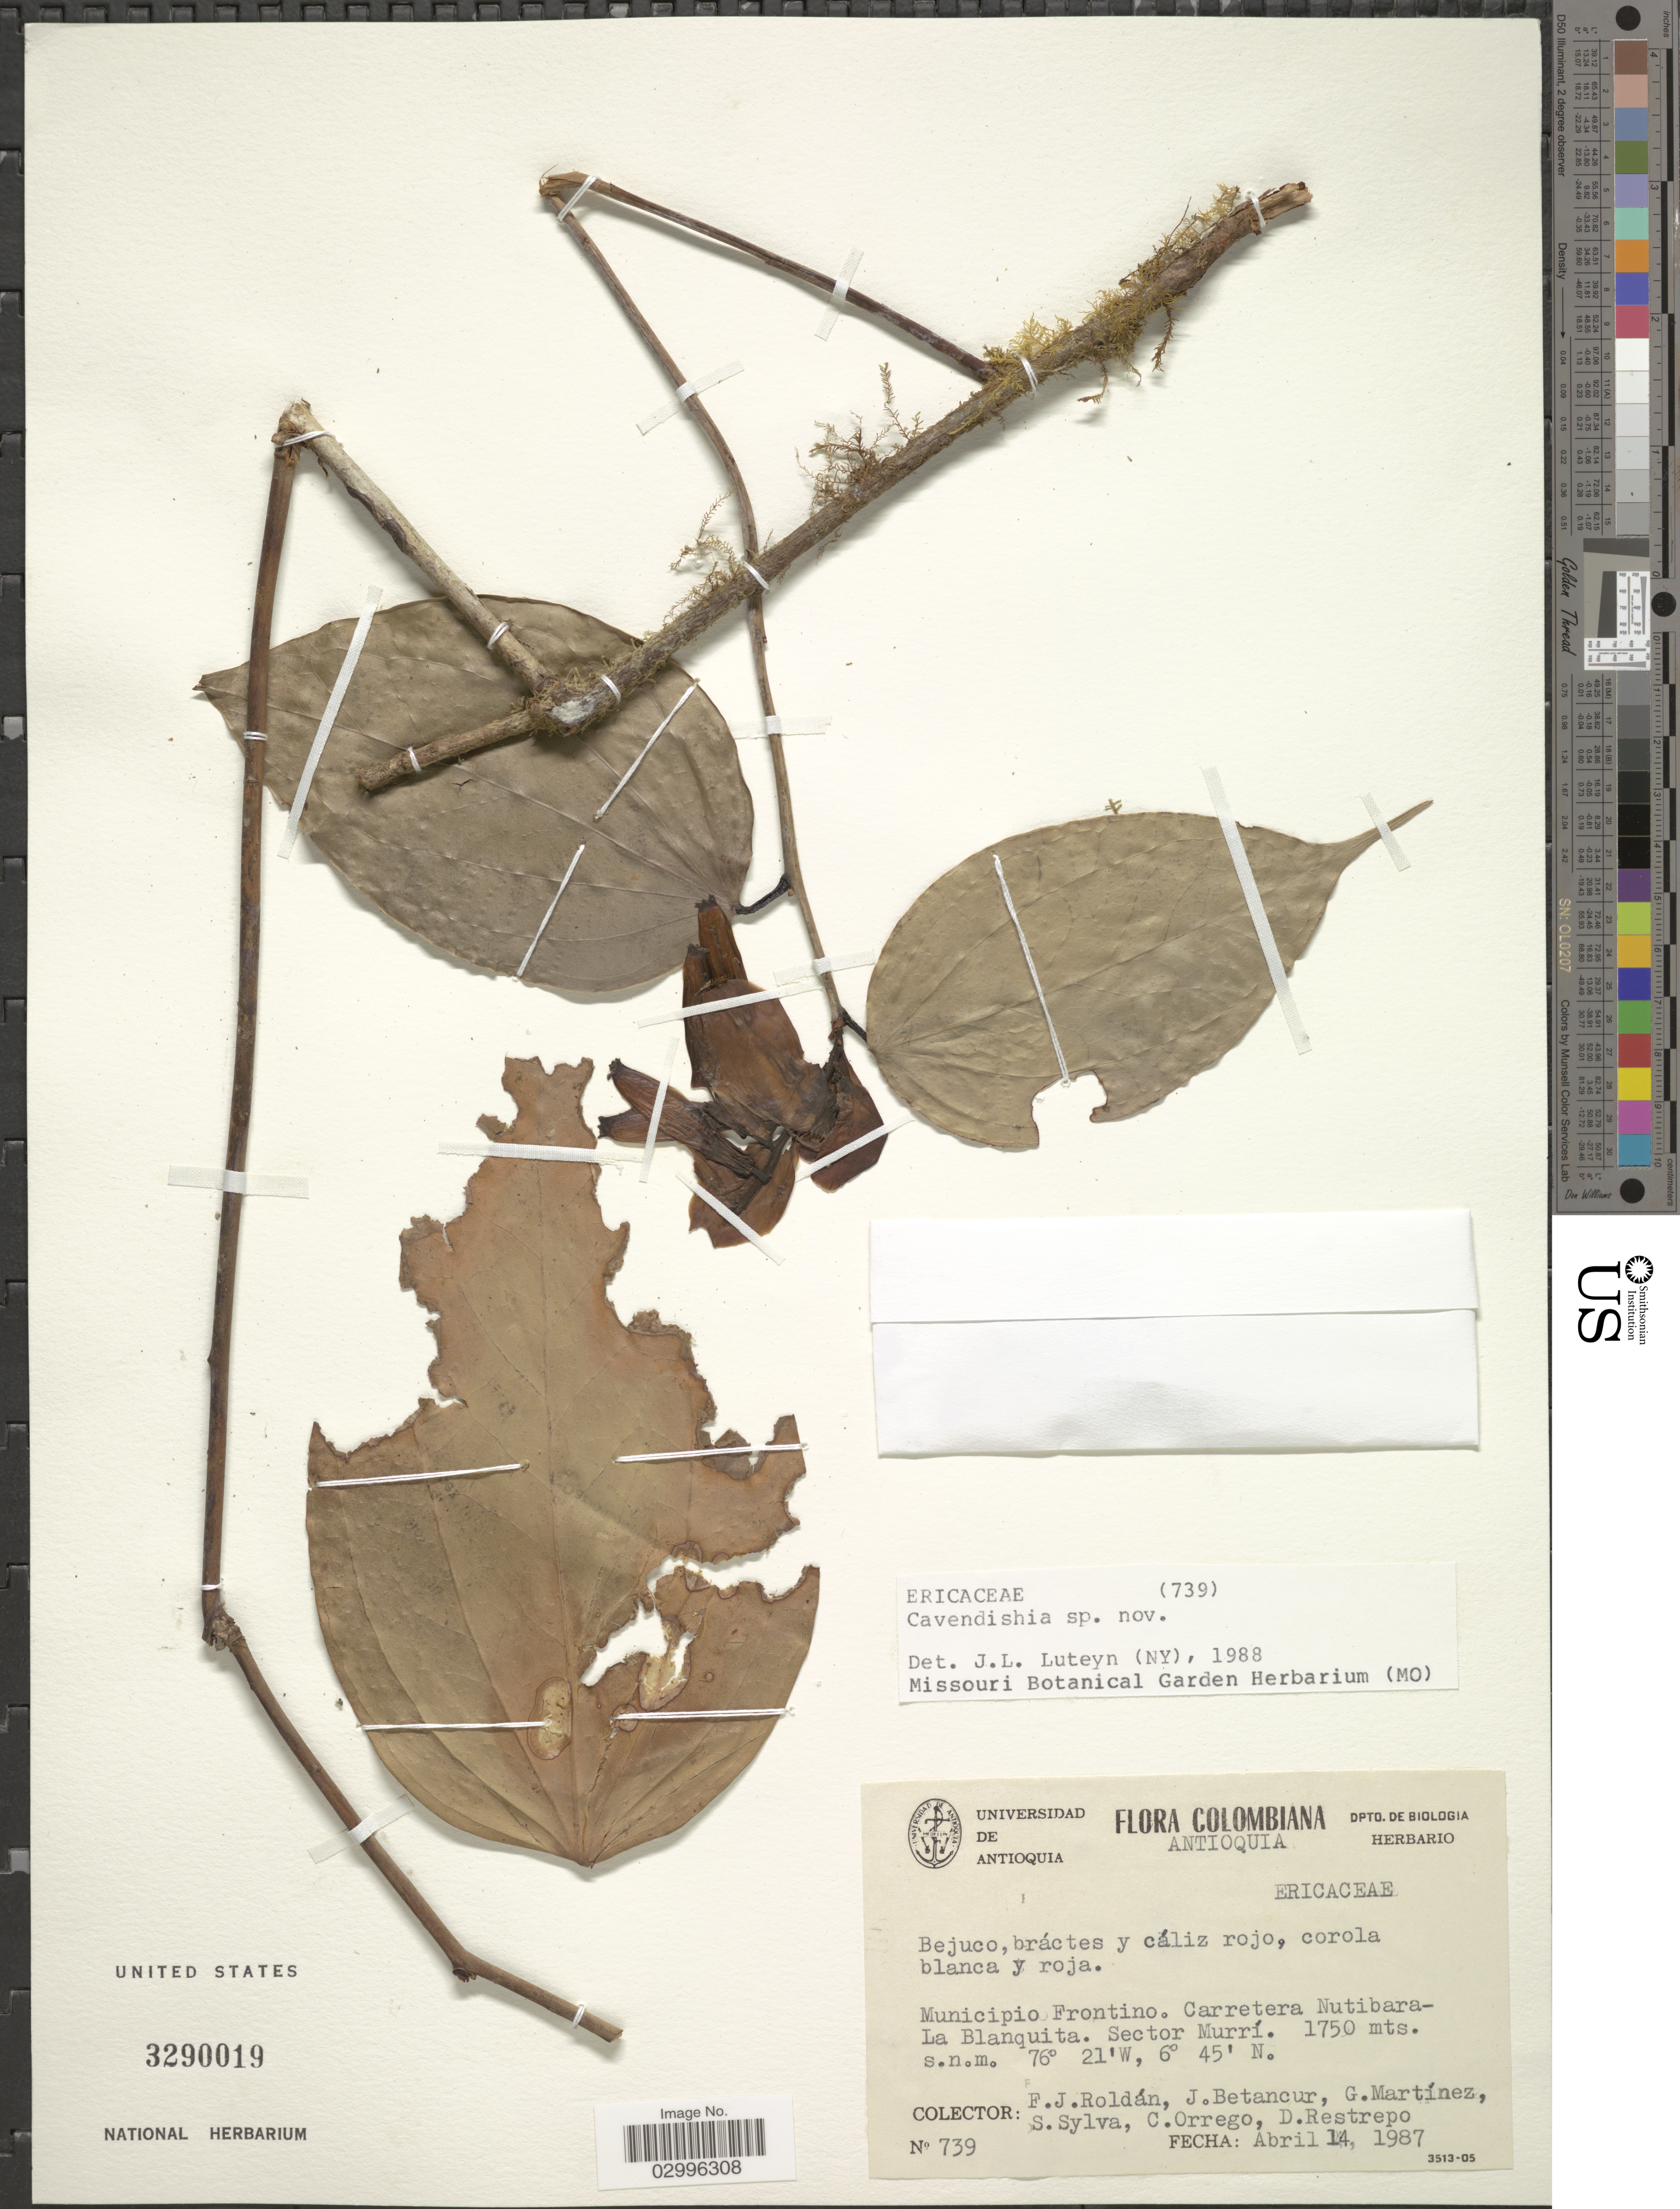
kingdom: Plantae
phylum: Tracheophyta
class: Magnoliopsida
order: Ericales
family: Ericaceae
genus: Cavendishia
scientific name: Cavendishia sp.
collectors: F. J. Roldán, J. Betancur, G. Martínez, S. Sylva & et al.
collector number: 739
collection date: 1987-04-14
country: Colombia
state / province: Antioquia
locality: Municipio Frontino. Carretera Nutibara-La Blanquita. Sector Murrí.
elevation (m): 1750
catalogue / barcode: US 3290019